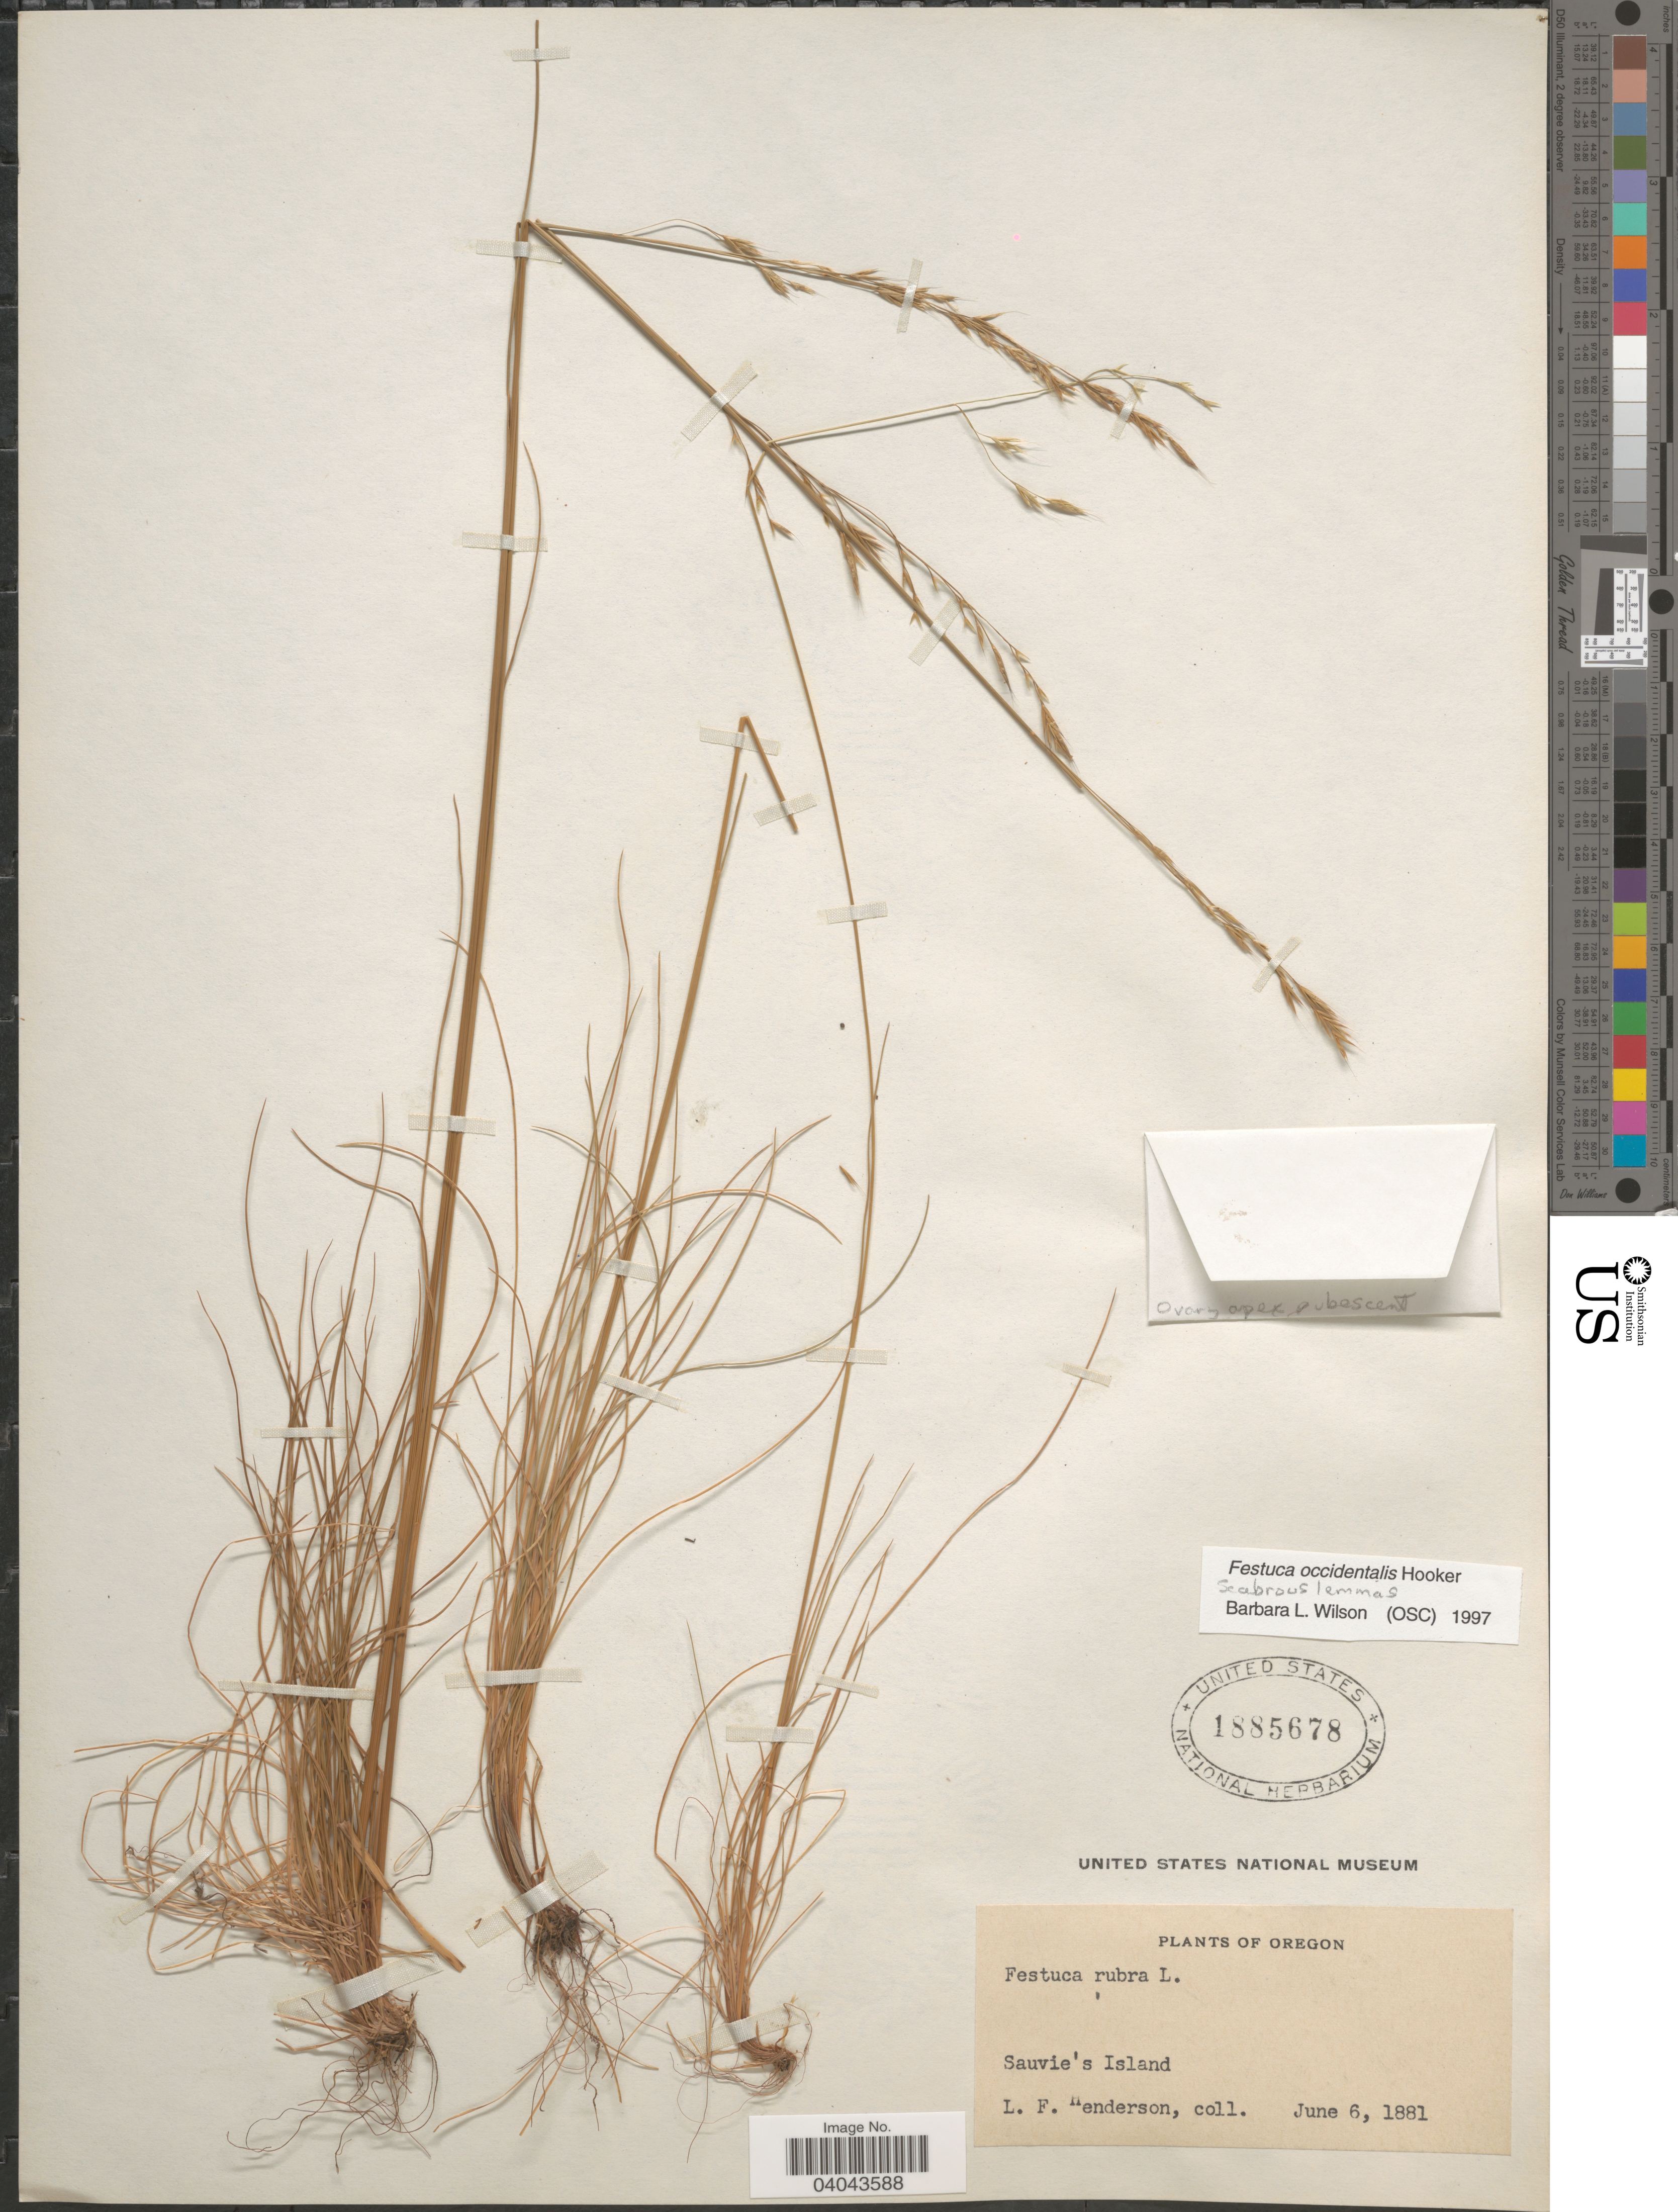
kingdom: Plantae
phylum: Tracheophyta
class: Liliopsida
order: Poales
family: Poaceae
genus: Festuca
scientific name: Festuca occidentalis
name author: Hook.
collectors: L. Henderson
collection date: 1881-06-06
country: United States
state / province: Oregon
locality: Sauvie's Island.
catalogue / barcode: US 1885678